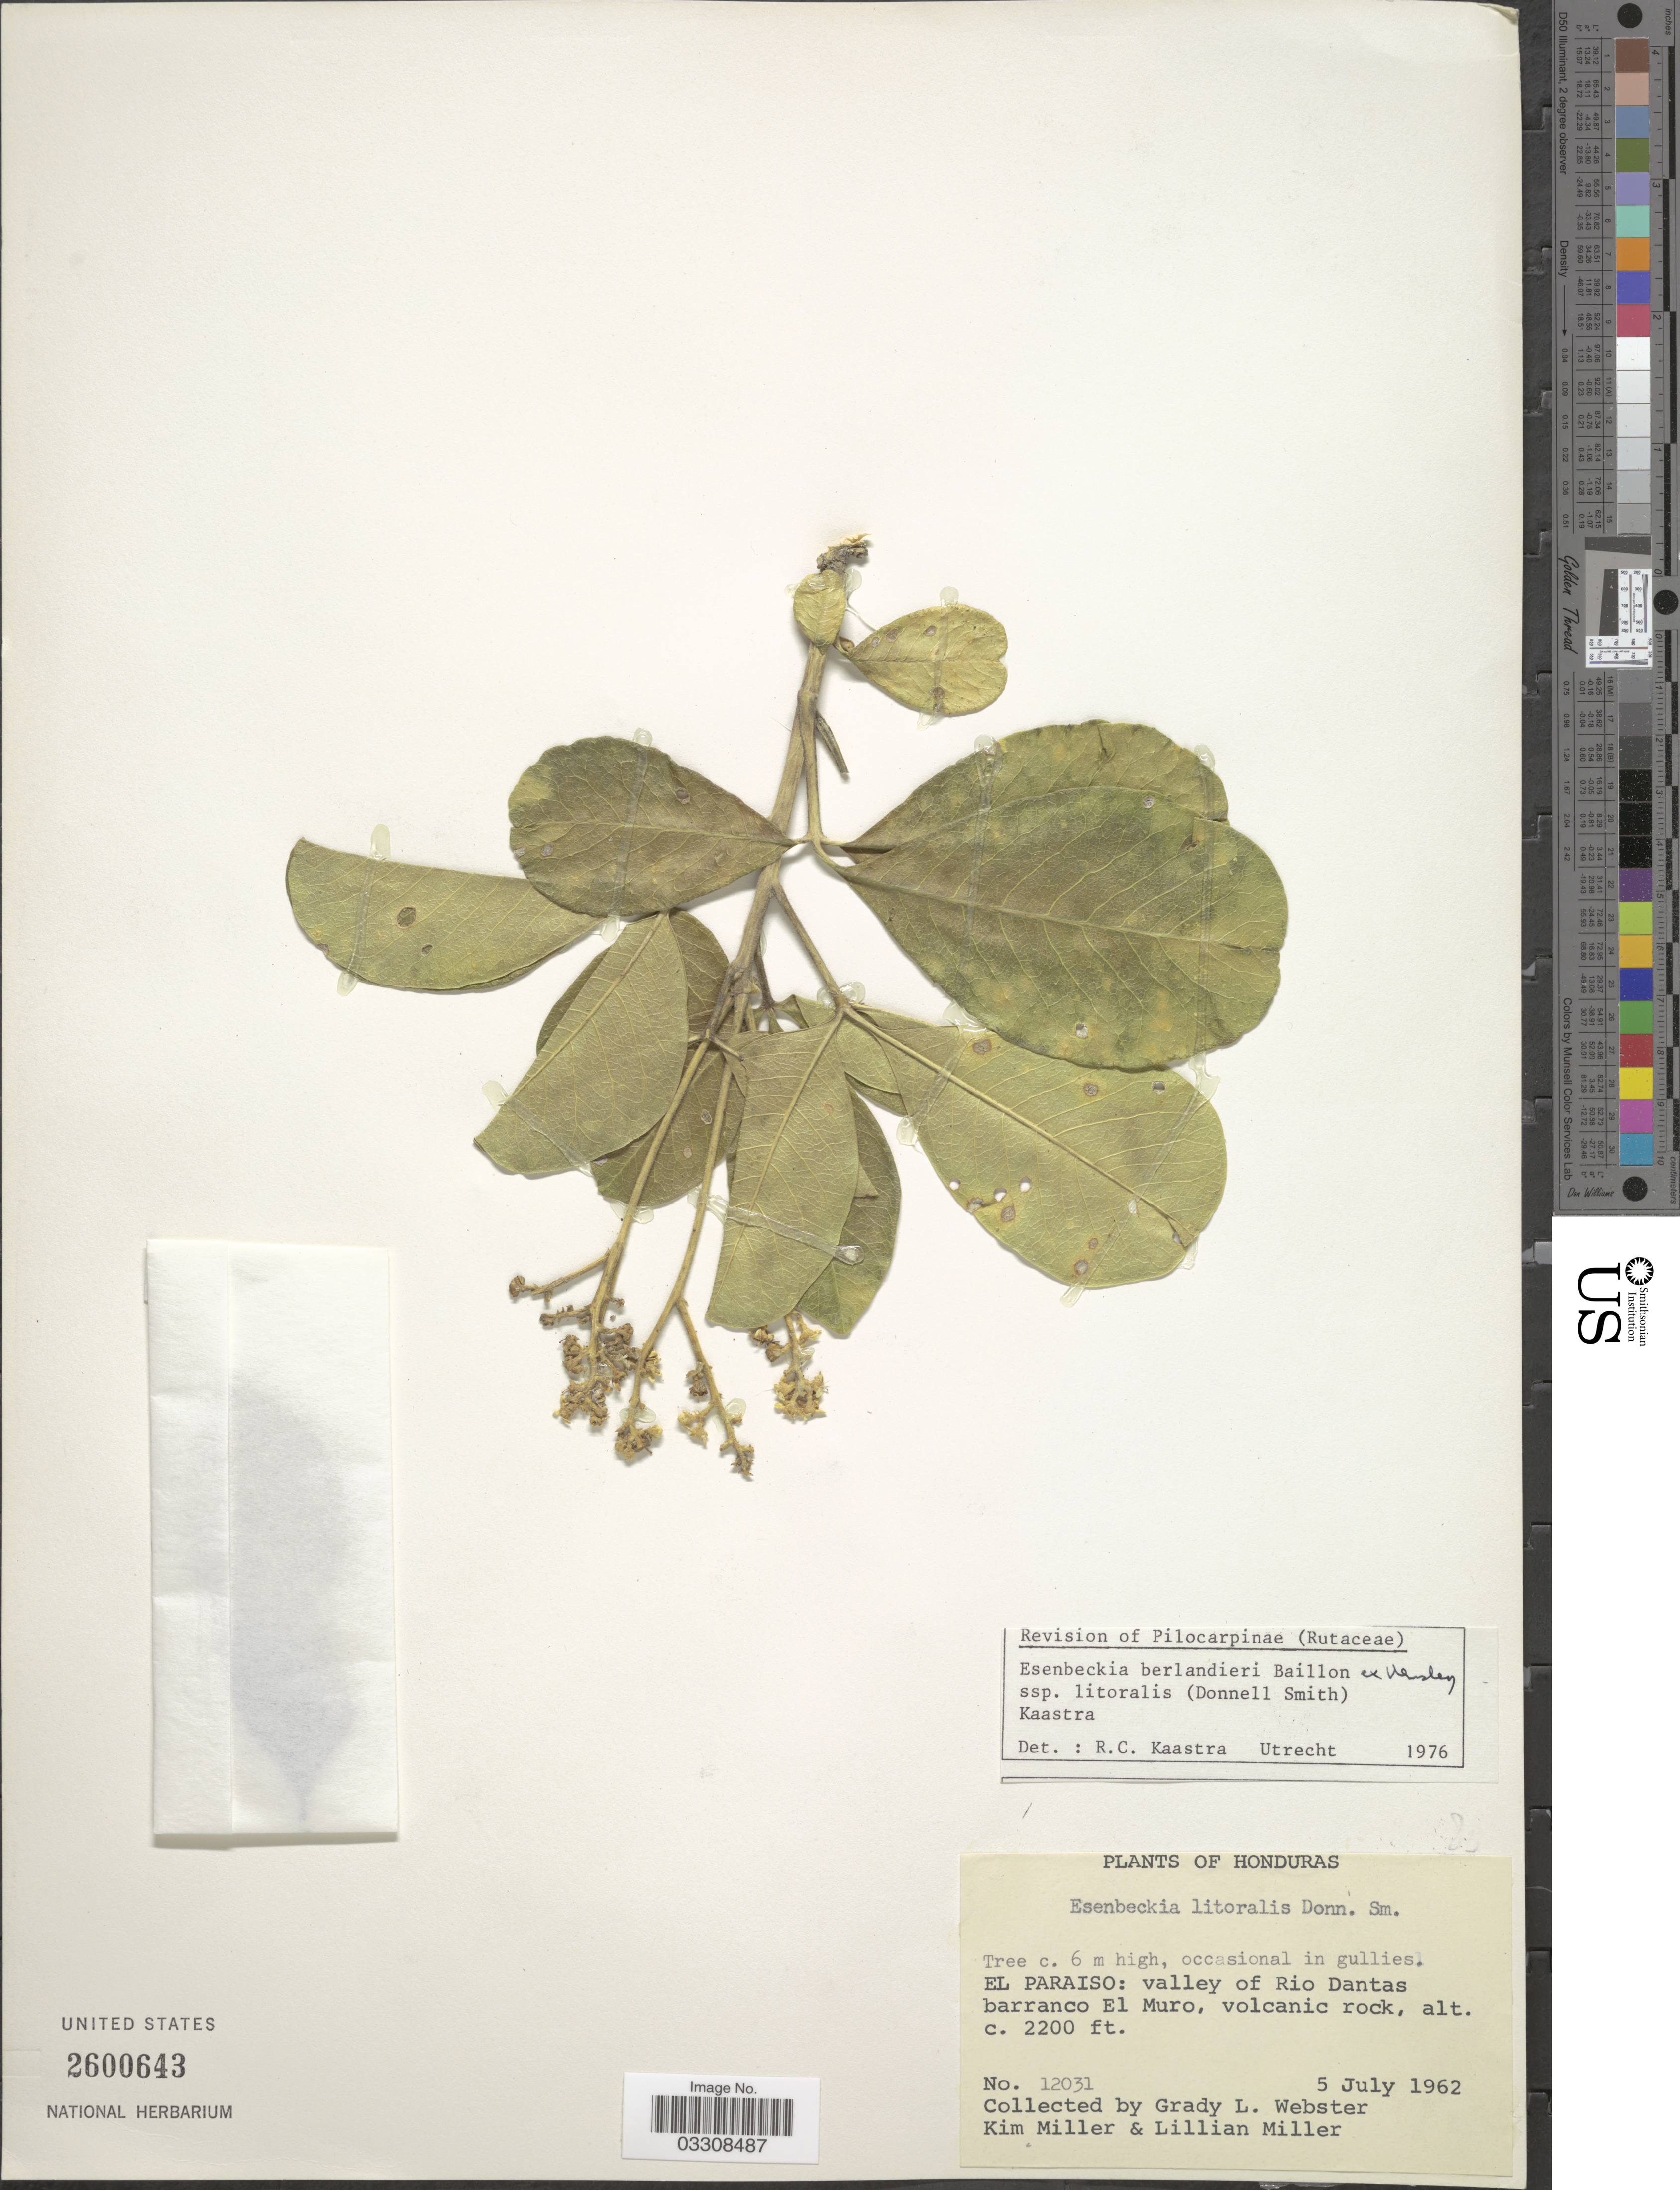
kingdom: Plantae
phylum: Tracheophyta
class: Magnoliopsida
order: Sapindales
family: Rutaceae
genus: Esenbeckia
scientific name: Esenbeckia berlandieri subsp. litoralis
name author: (Donn. Sm.) Kaastra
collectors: G. L. Webster, K. Miller & L. Miller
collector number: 12031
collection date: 1962-07-05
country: Honduras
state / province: El Paraíso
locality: Valley of Rio Dantas barranco El Muro, volcanic rock.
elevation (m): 671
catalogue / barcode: US 2600643